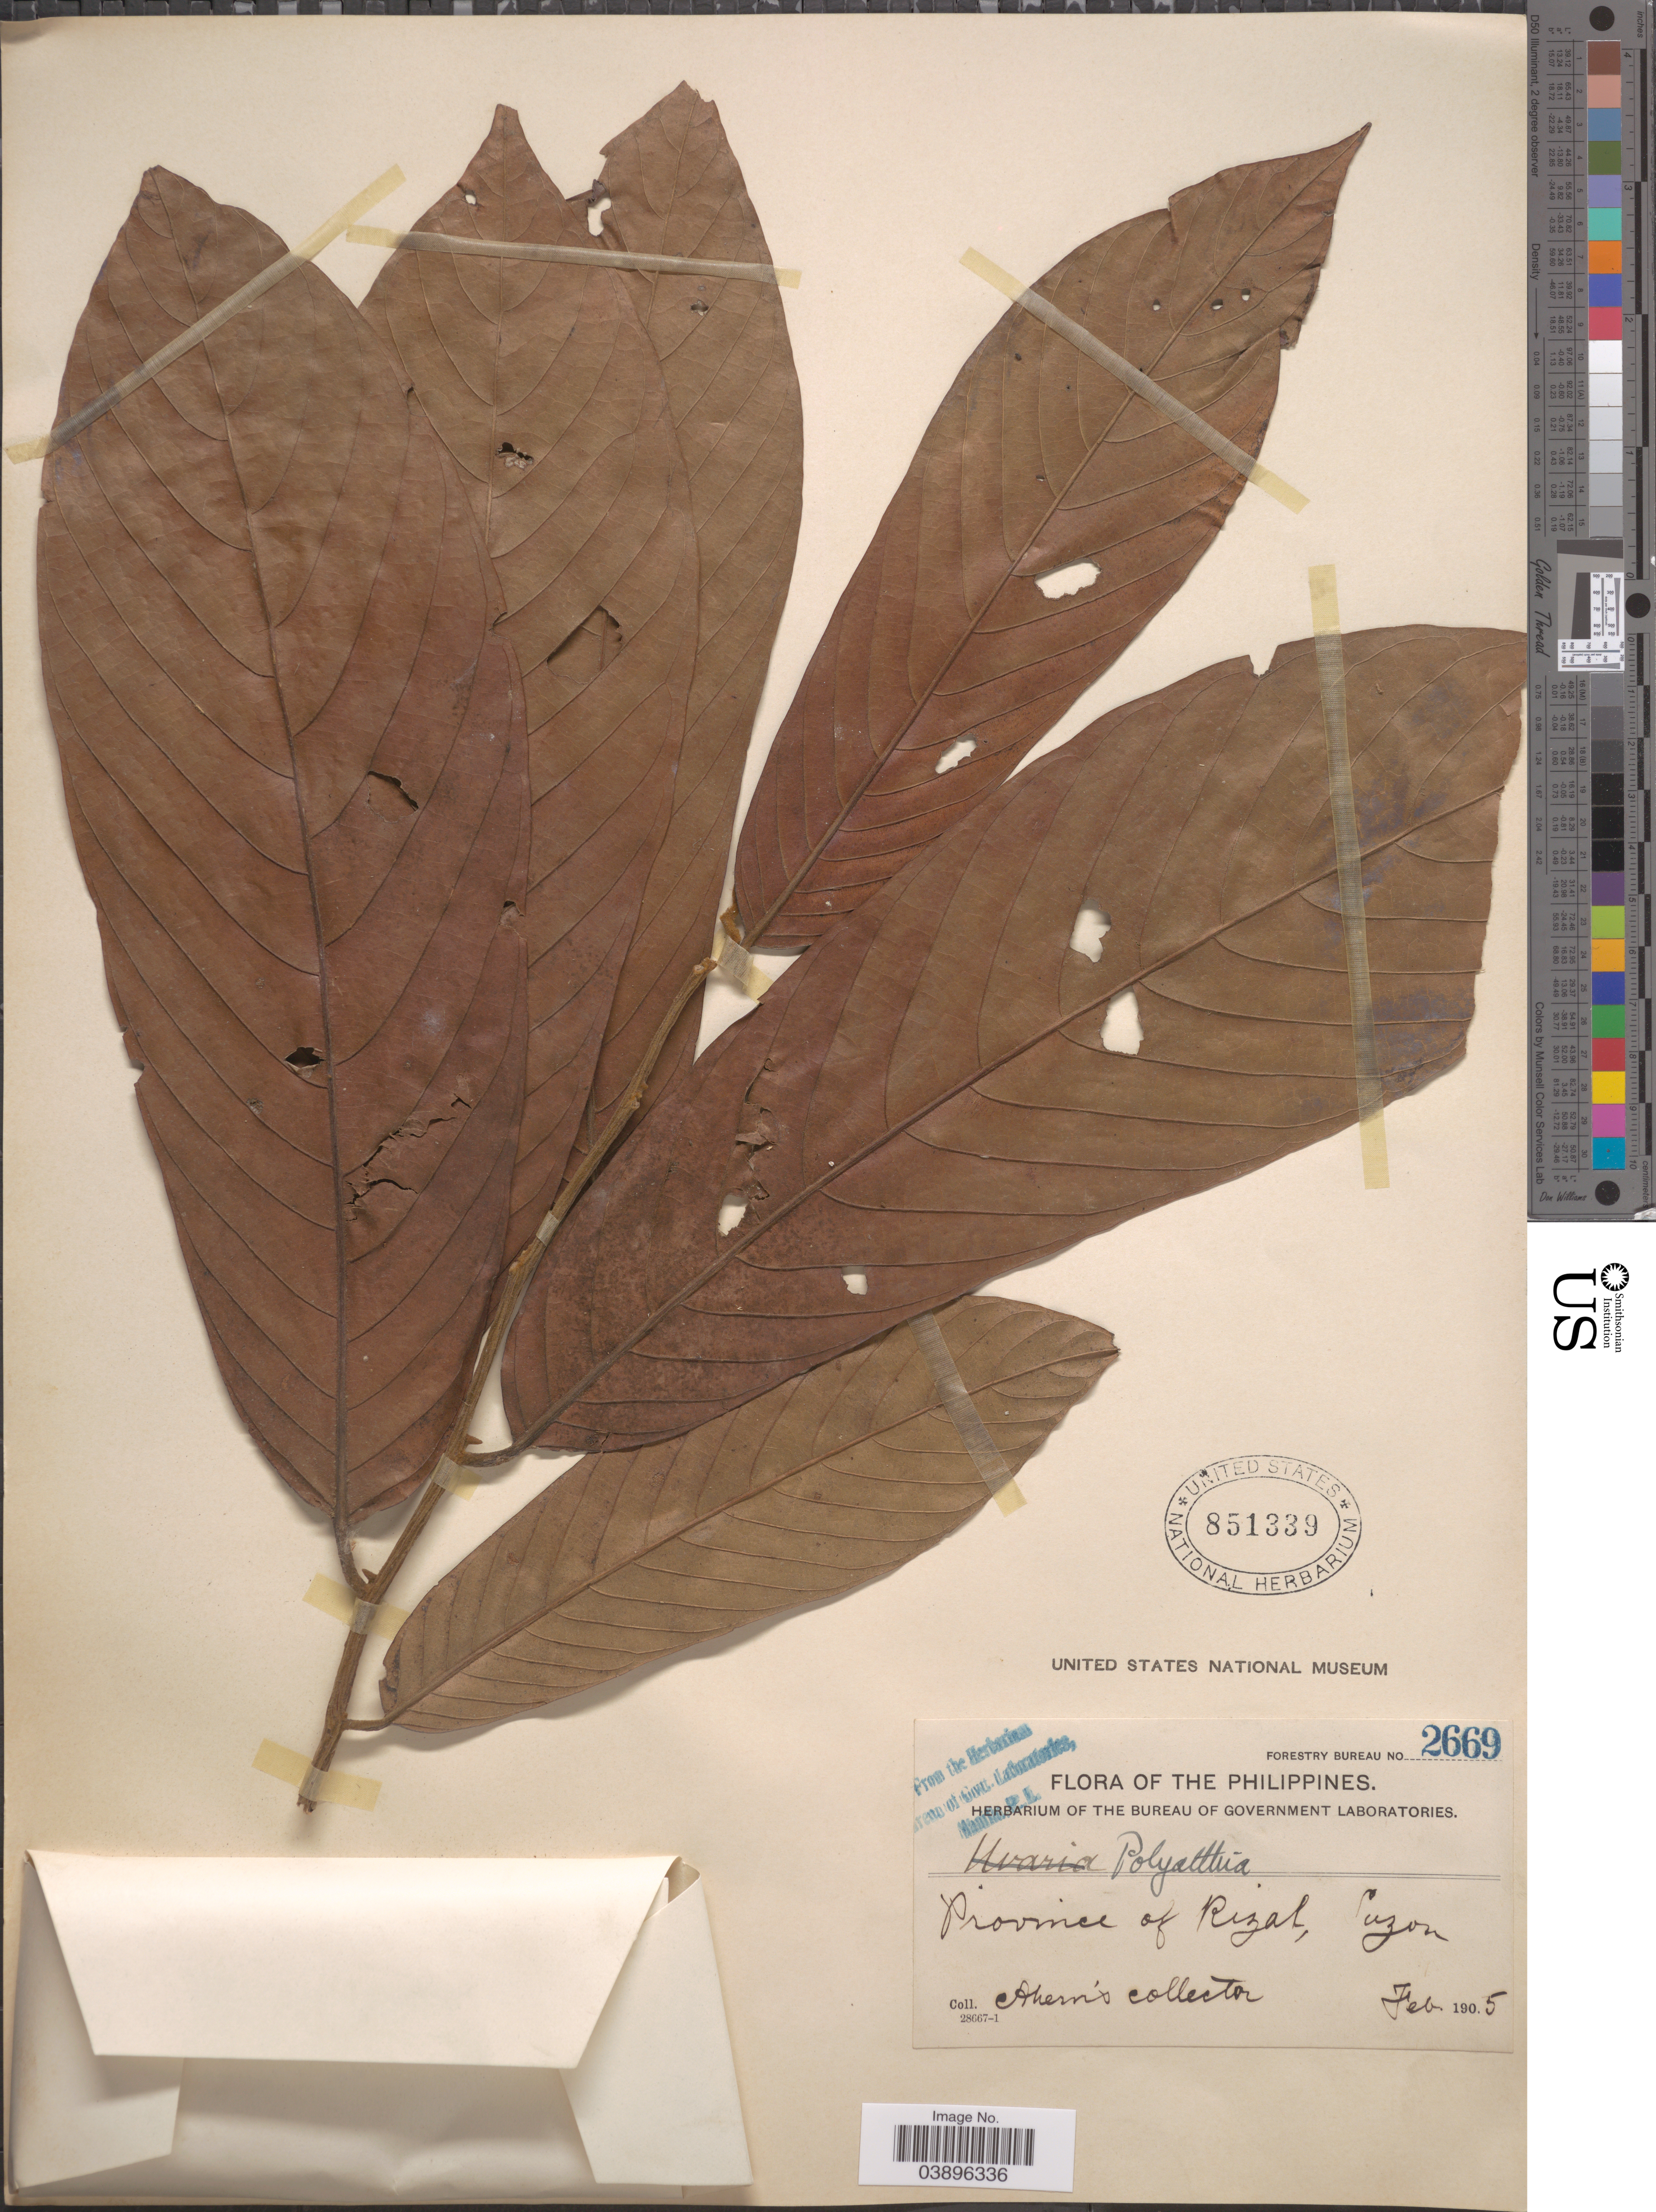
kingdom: Plantae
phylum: Tracheophyta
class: Magnoliopsida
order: Magnoliales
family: Annonaceae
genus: Polyalthia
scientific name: Polyalthia sp.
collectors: Ahern's collector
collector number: Forestry Bureau 2669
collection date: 1905-02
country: Philippines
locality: Province of Rizal, Luzon.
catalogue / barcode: US 851339